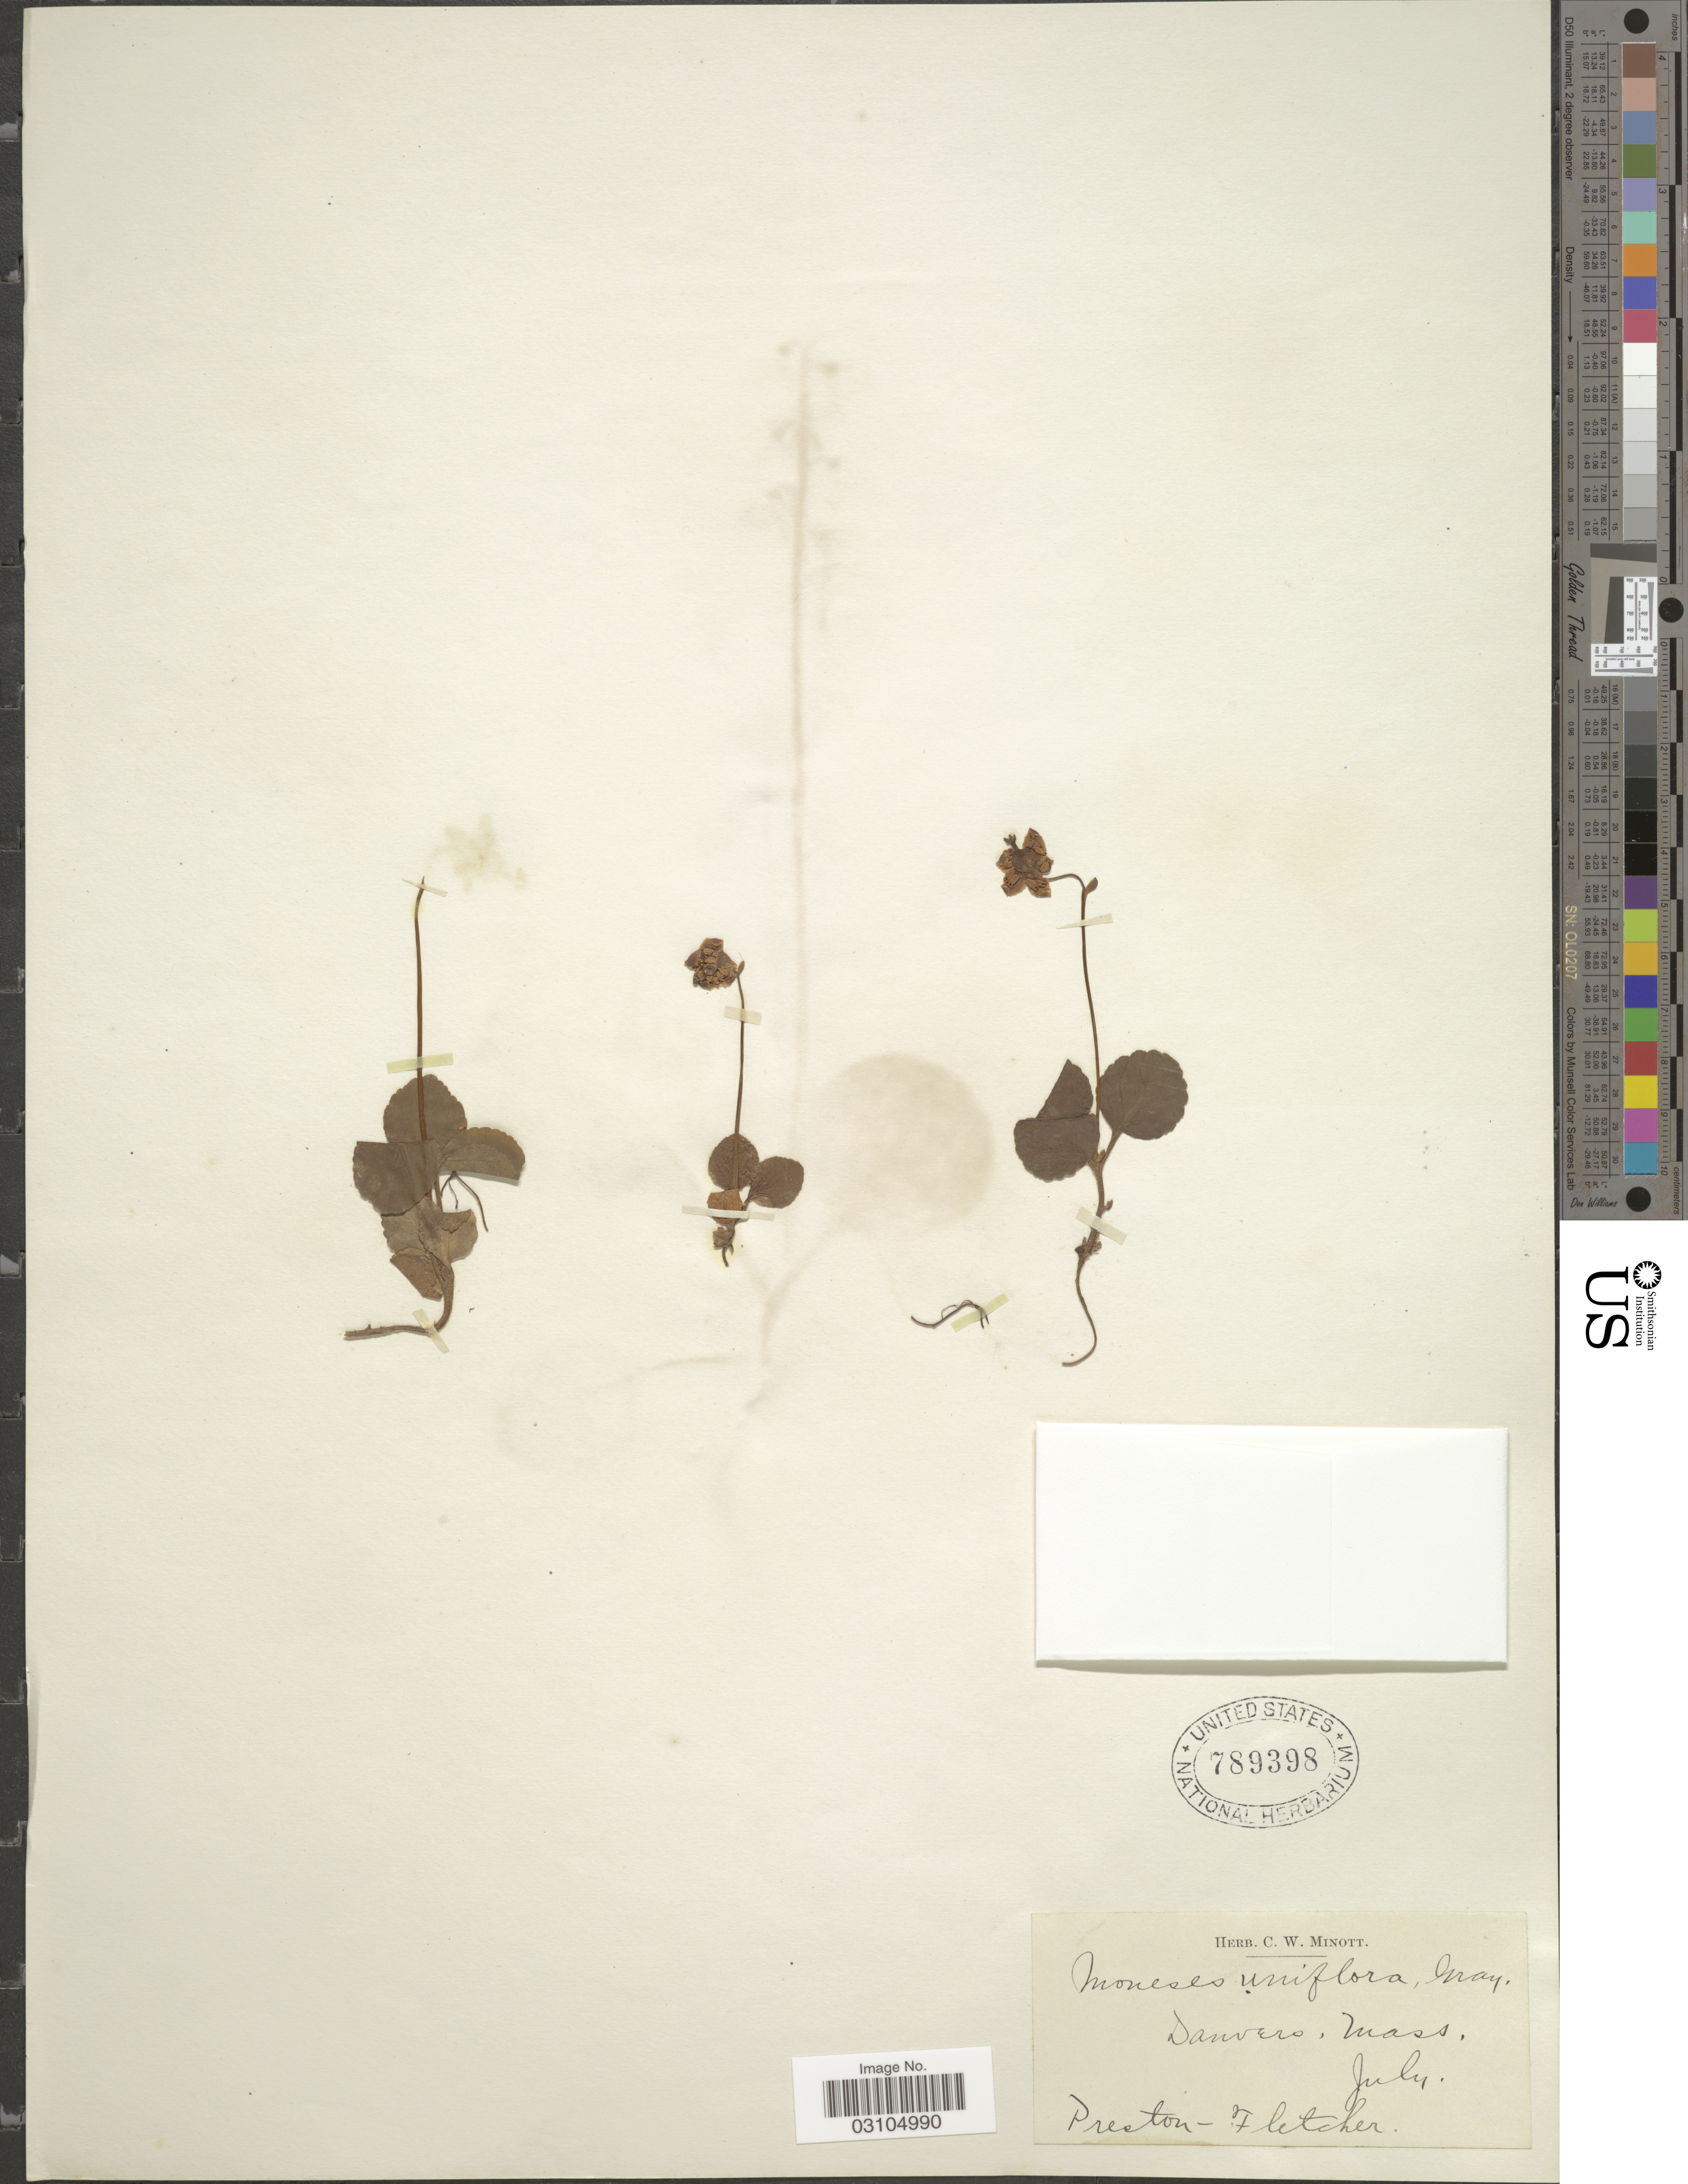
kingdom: Plantae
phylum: Tracheophyta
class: Magnoliopsida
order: Ericales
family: Ericaceae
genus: Moneses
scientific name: Moneses uniflora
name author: (L.) A. Gray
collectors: Preston & -. Fletcher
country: United States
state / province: Massachusetts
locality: Danvers.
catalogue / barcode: US 789398